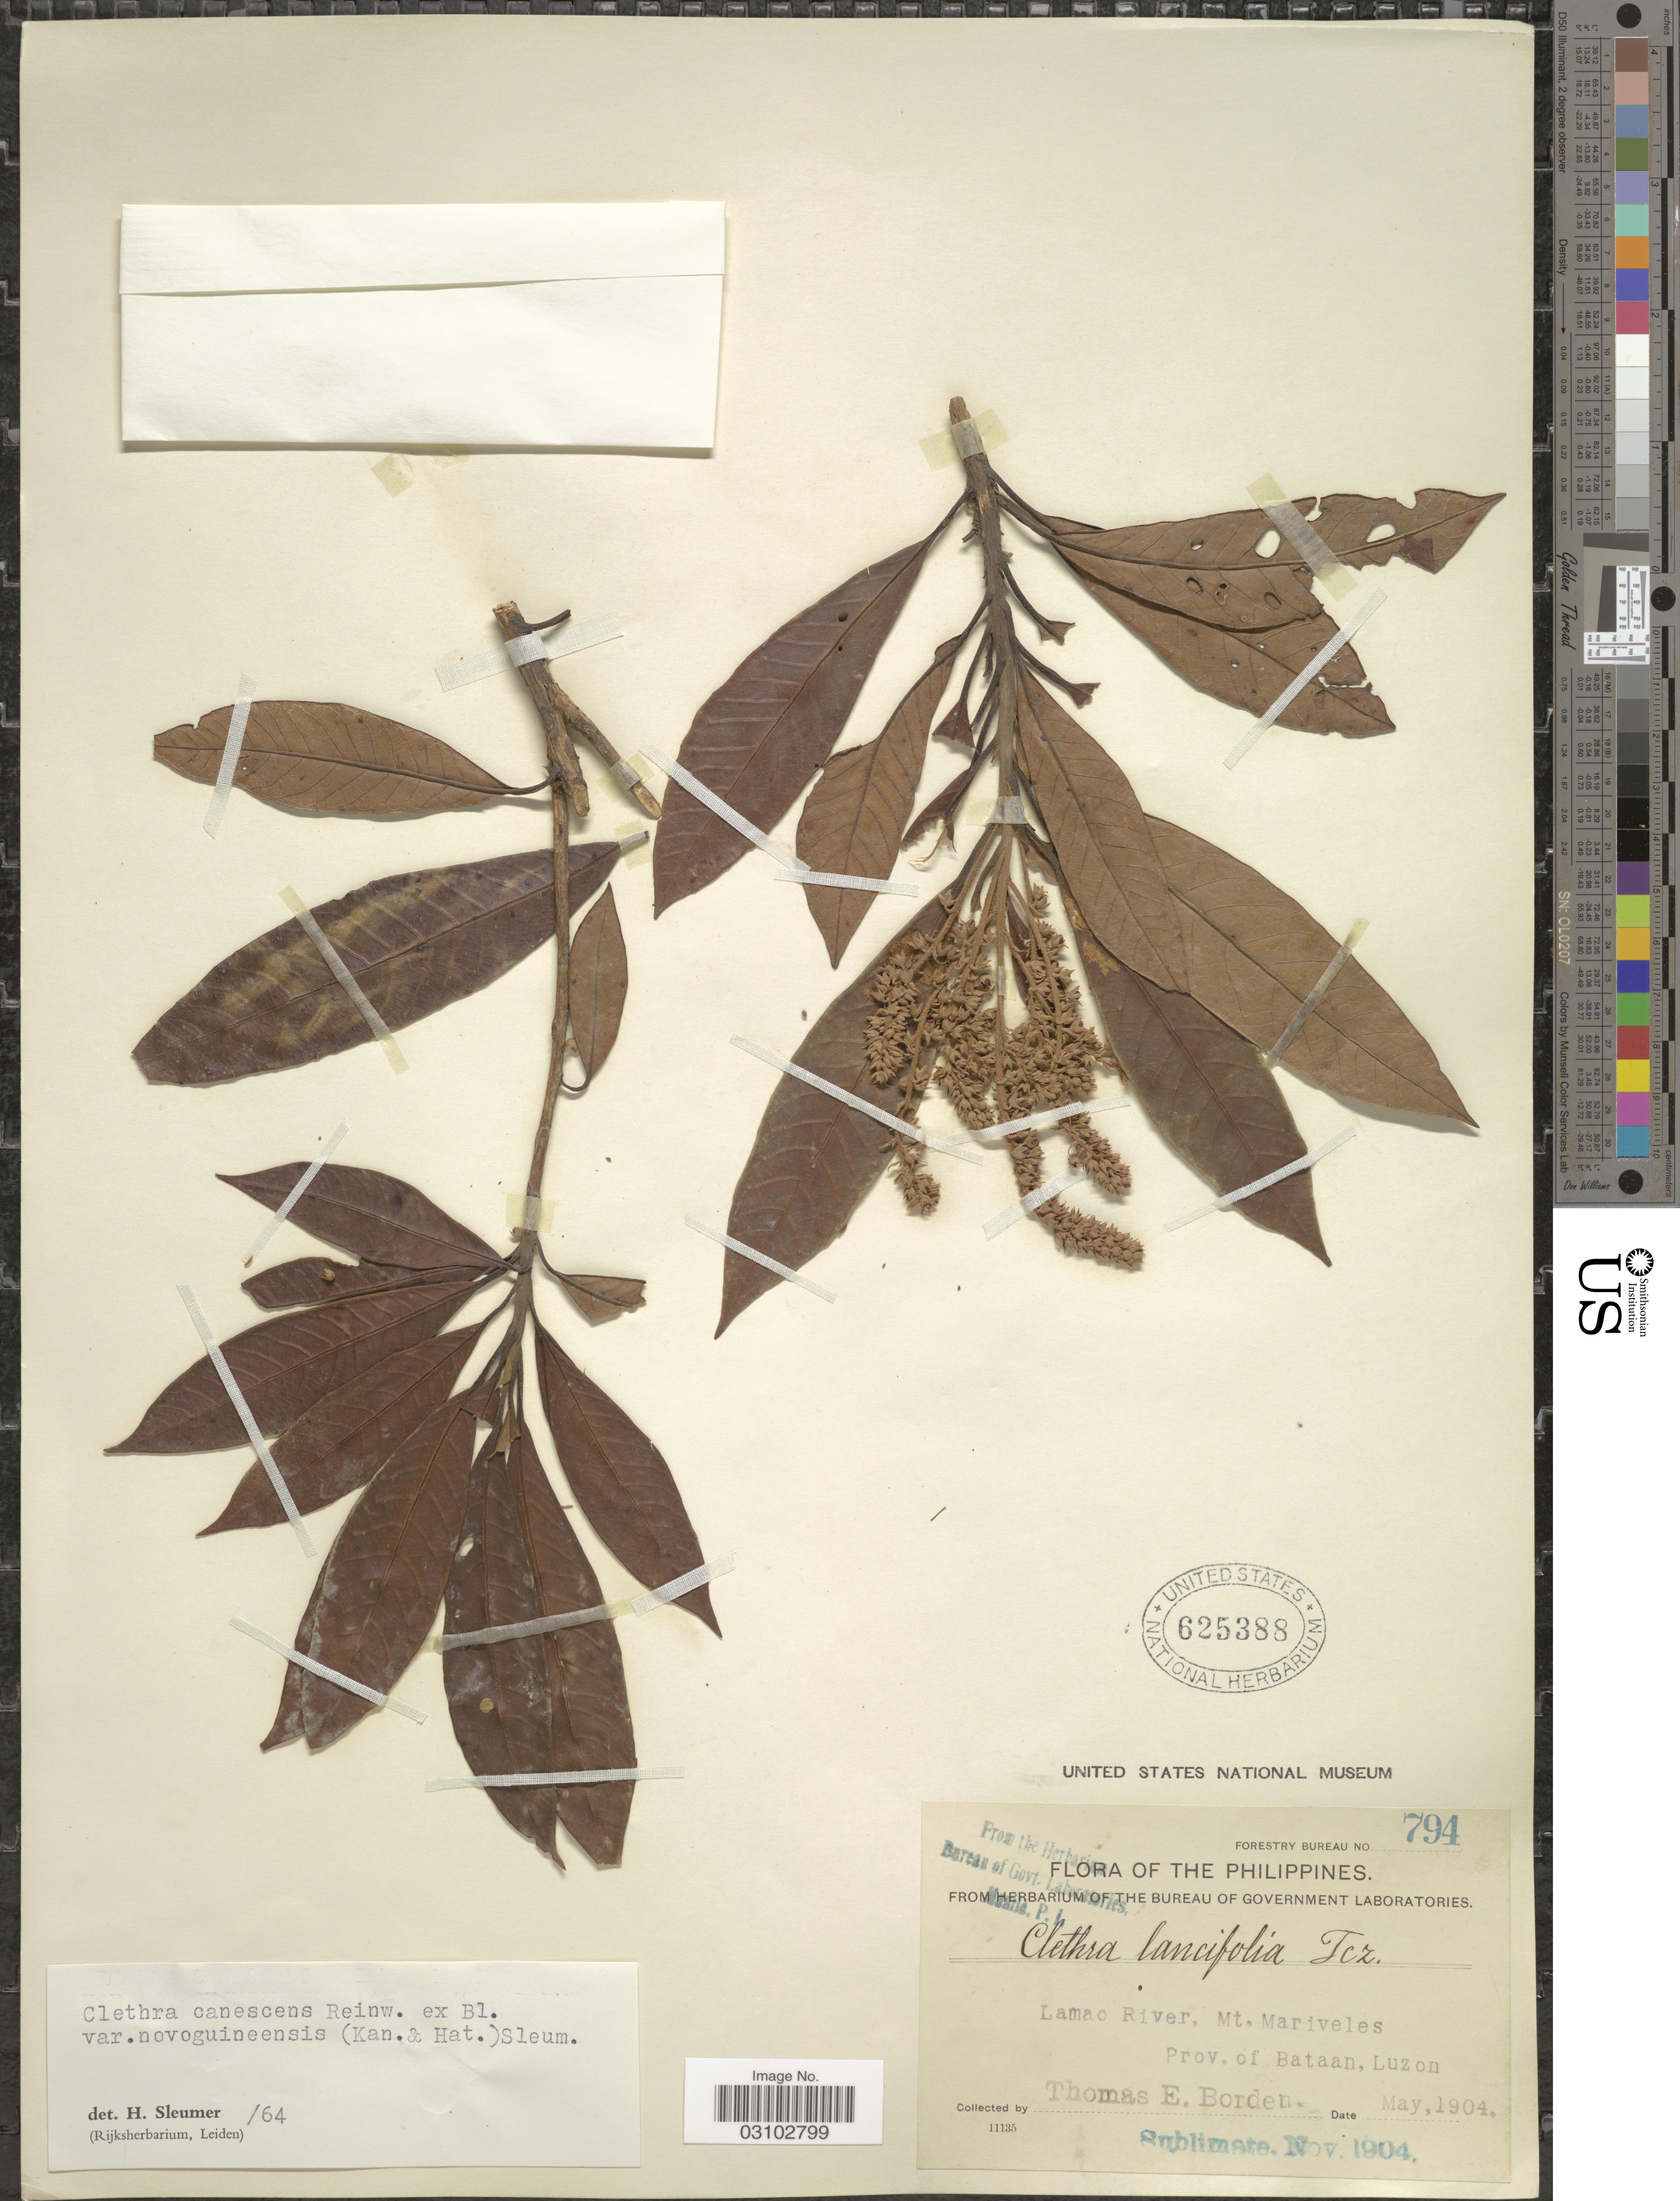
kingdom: Plantae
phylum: Tracheophyta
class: Magnoliopsida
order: Ericales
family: Clethraceae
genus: Clethra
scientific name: Clethra canescens var. novoguineensis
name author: (Kaneh. & Hatus.) Sleumer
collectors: T. E. Borden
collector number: Forestry Bureau 794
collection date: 1904-05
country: Philippines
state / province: Central Luzon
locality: Lamao River, Mt. Mariveles. Prov. of Bataan, Luzon.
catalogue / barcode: US 625388